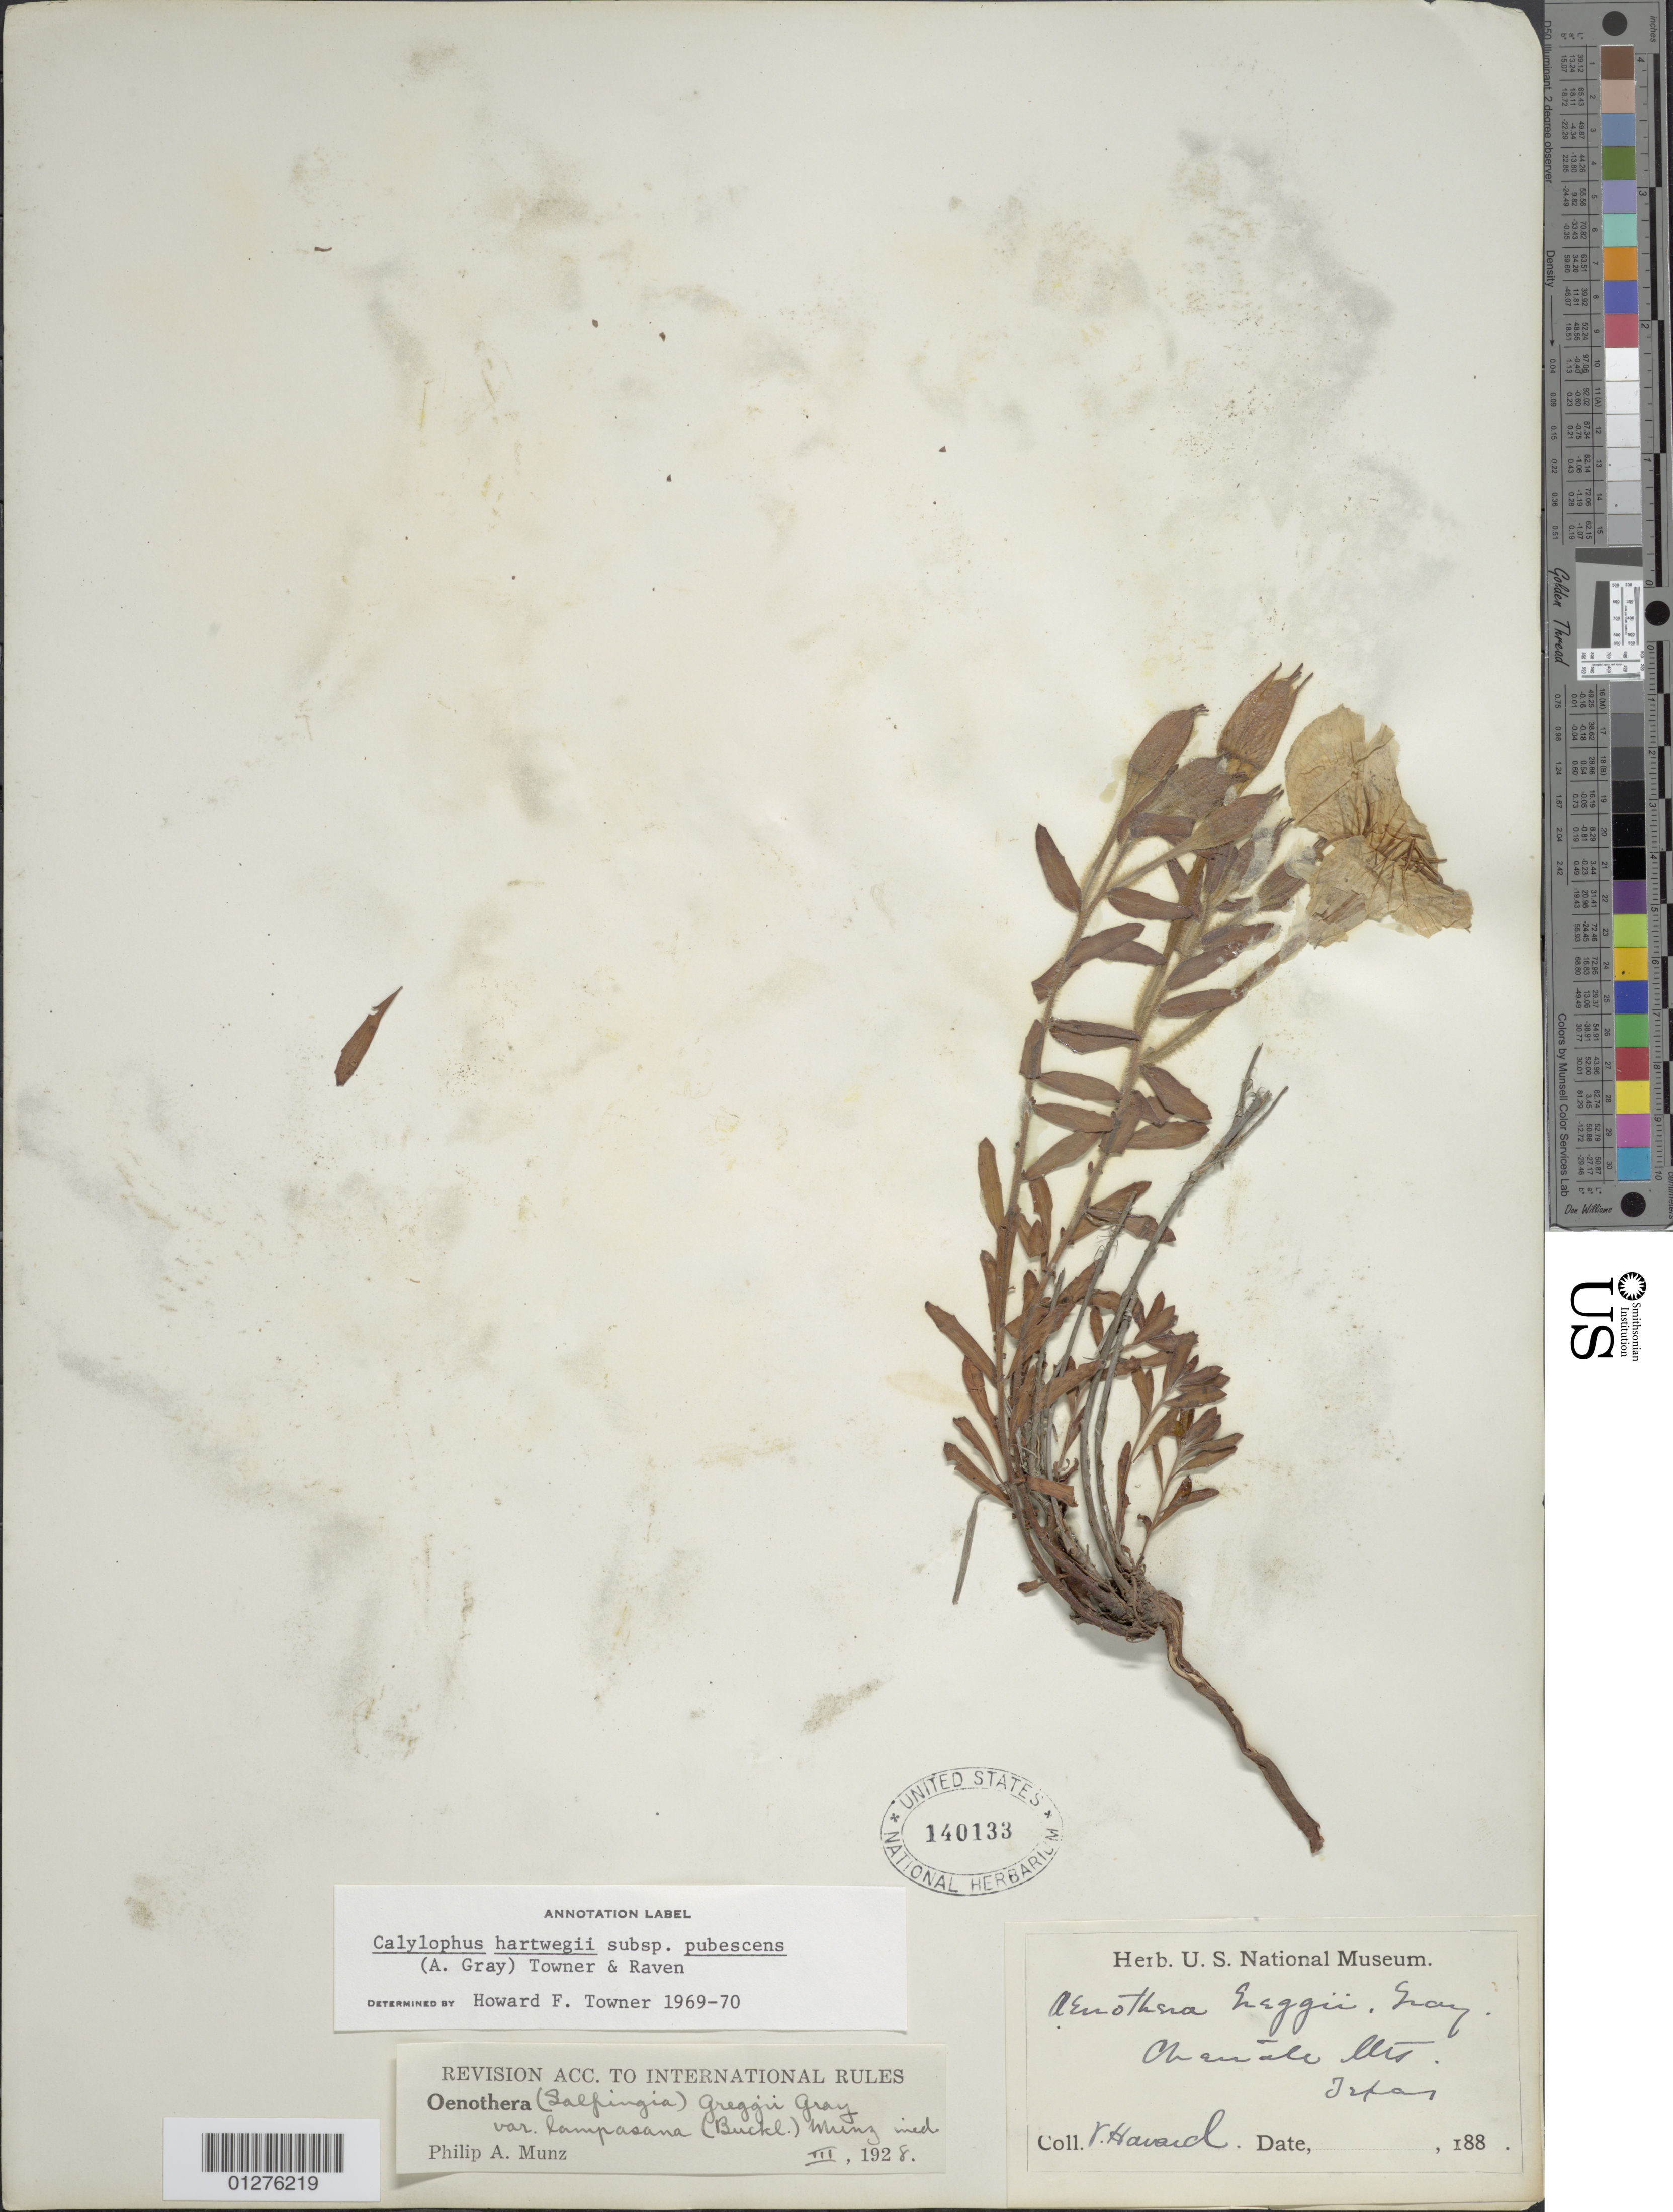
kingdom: Plantae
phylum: Tracheophyta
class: Magnoliopsida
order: Myrtales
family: Onagraceae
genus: Oenothera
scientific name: Oenothera hartwegii subsp. pubescens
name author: (A. Gray) W.L. Wagner & Hoch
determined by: Towner, H. F.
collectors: V. Harvard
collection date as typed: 188-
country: United States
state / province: Texas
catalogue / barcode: US 140133